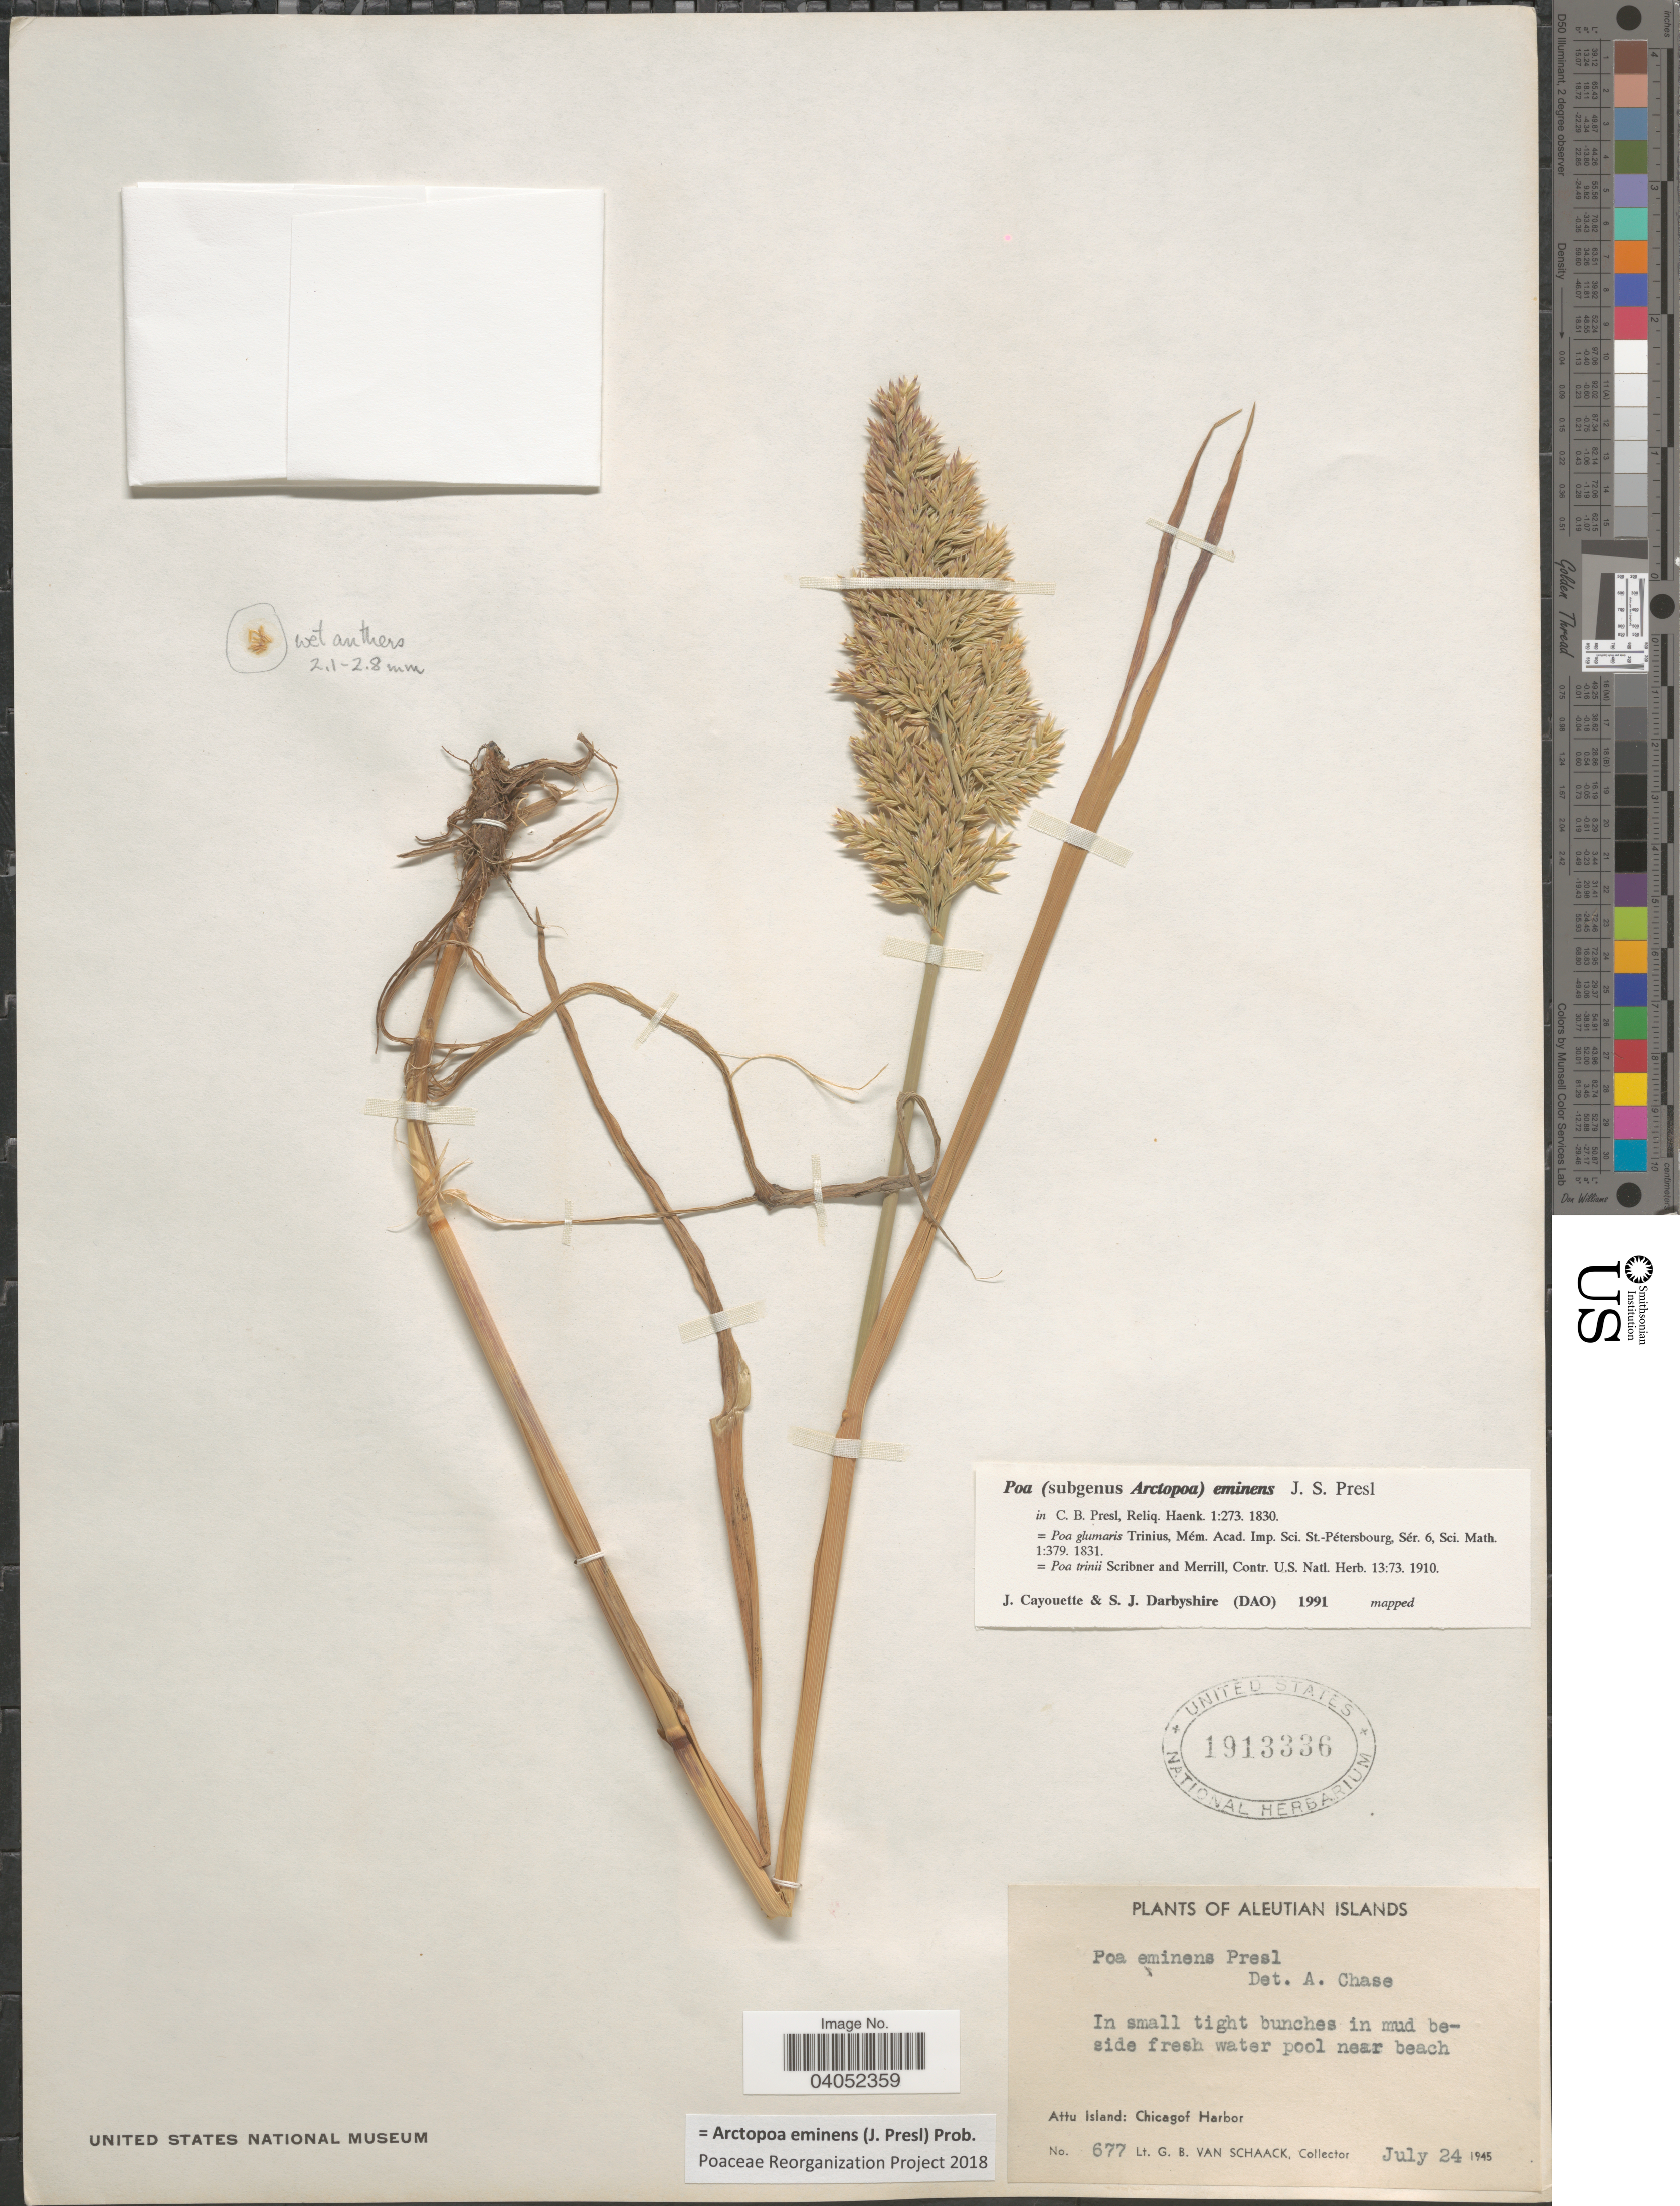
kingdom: Plantae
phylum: Tracheophyta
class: Liliopsida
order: Poales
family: Poaceae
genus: Arctopoa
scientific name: Arctopoa eminens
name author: (J. Presl) Prob.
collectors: G. Van Schaack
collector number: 677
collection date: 1945-07-24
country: United States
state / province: Alaska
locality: Aleutian Islands. Beside fresh water pool near beach. Attu Island: Chicagof Harbor.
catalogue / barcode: US 1913336